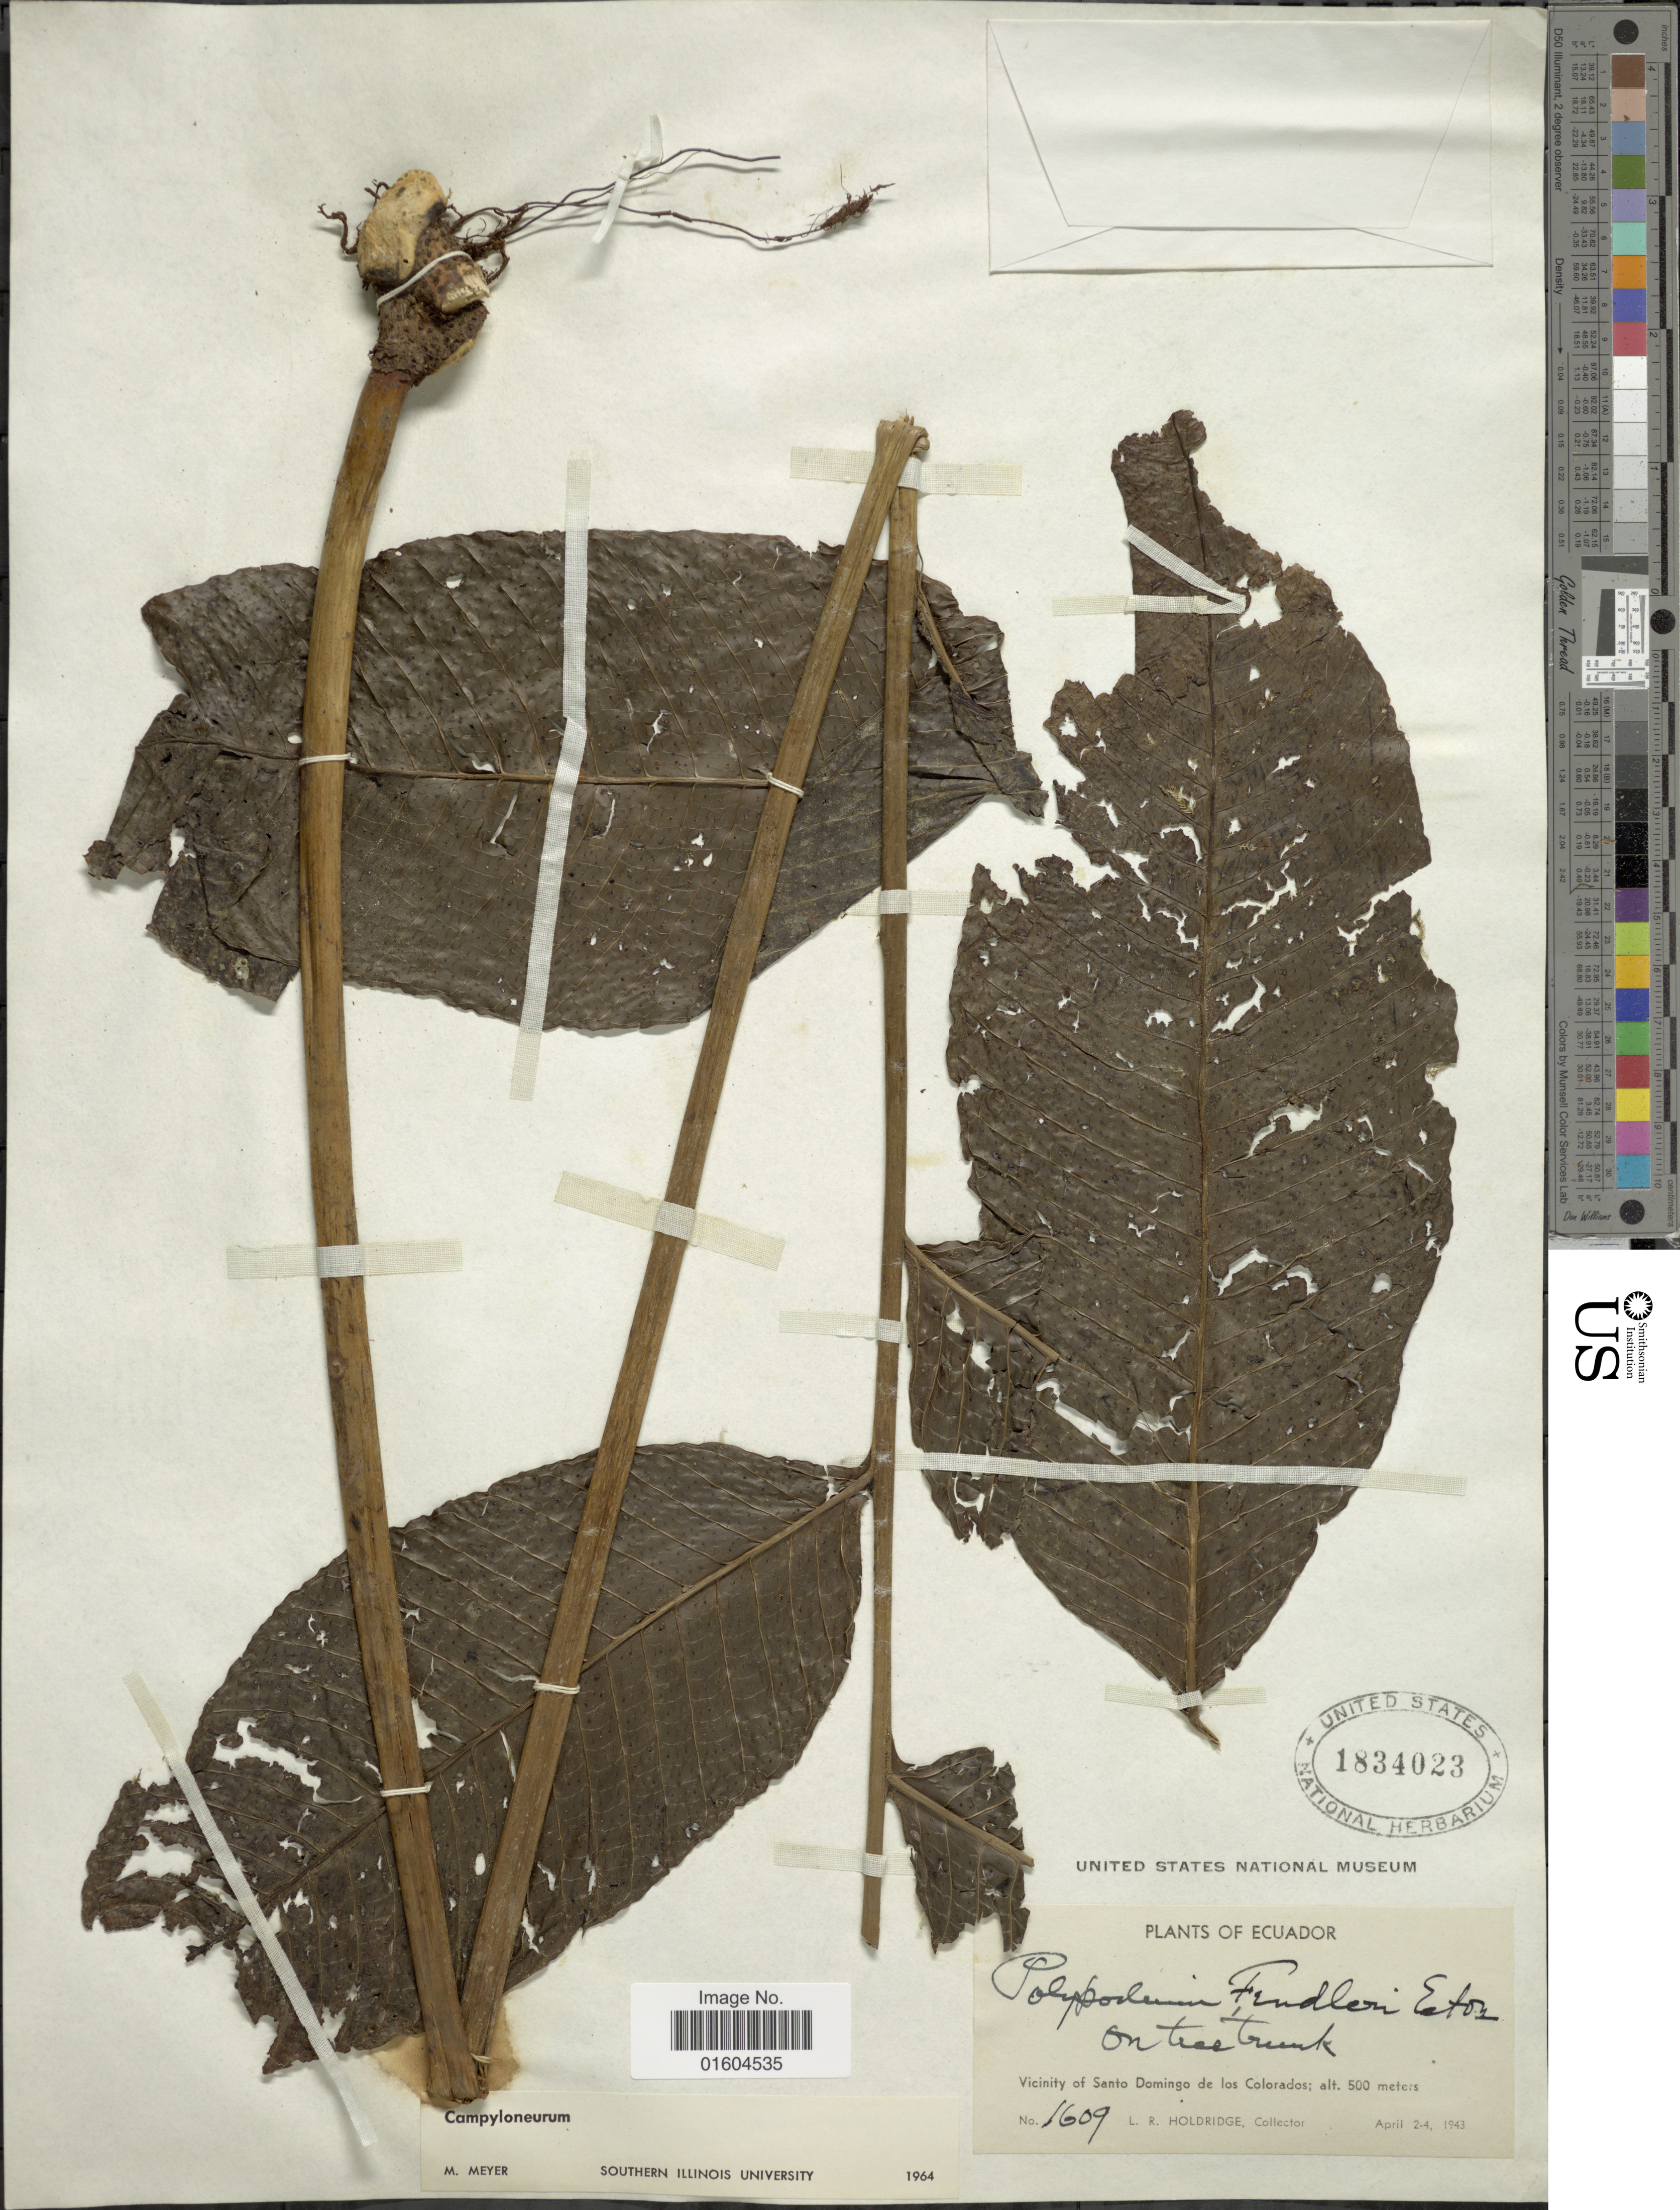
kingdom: Plantae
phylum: Tracheophyta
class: Polypodiopsida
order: Polypodiales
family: Polypodiaceae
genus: Campyloneurum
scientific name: Campyloneurum magnificum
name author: T. Moore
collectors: L. Holdridge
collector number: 1609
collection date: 1943-04-24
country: Ecuador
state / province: Tsáchilas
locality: Ecuador. Vicinity of Santo Domingo de los Colorados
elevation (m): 500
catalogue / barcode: US 1834023